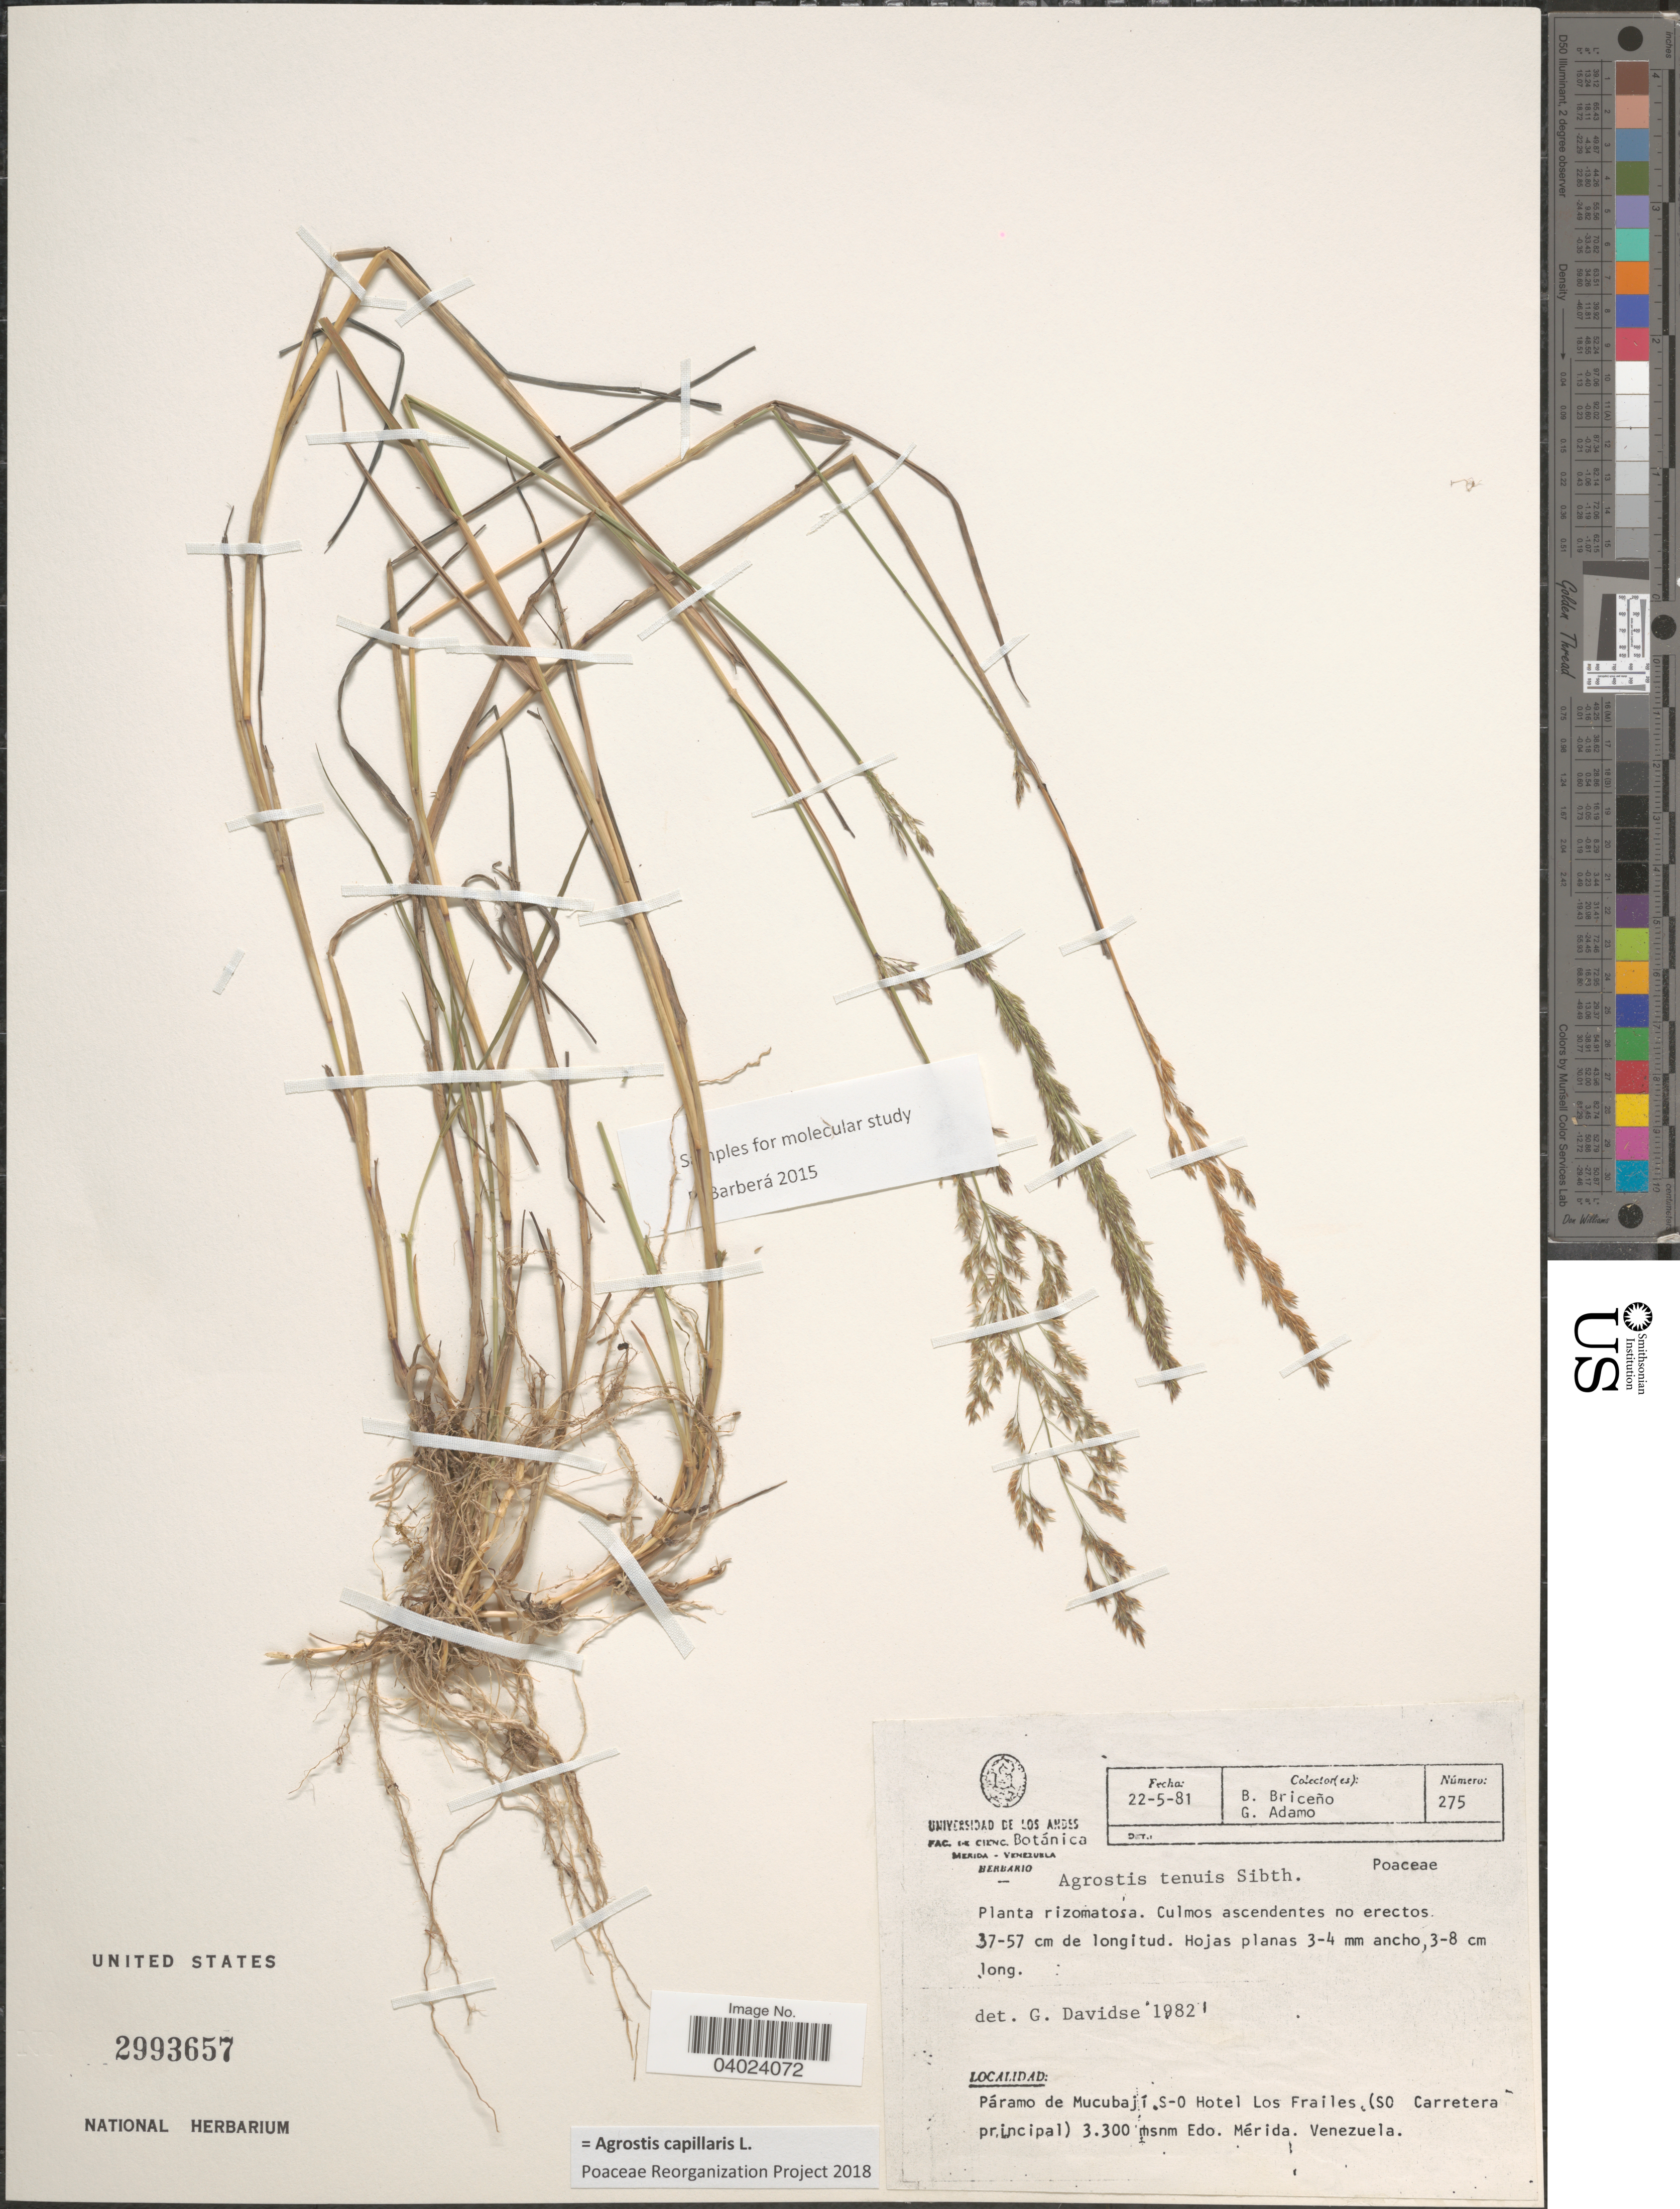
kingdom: Plantae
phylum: Tracheophyta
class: Liliopsida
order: Poales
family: Poaceae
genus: Agrostis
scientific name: Agrostis capillaris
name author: L.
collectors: B. Briceño & G. Adamo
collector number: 275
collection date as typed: Transcribed d/m/y: 22/5/81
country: Venezuela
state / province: Merida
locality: Páramo de Mucubají S-O Hotel Los Frailes (SO Carretera principal).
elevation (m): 3300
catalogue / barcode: US 2993657